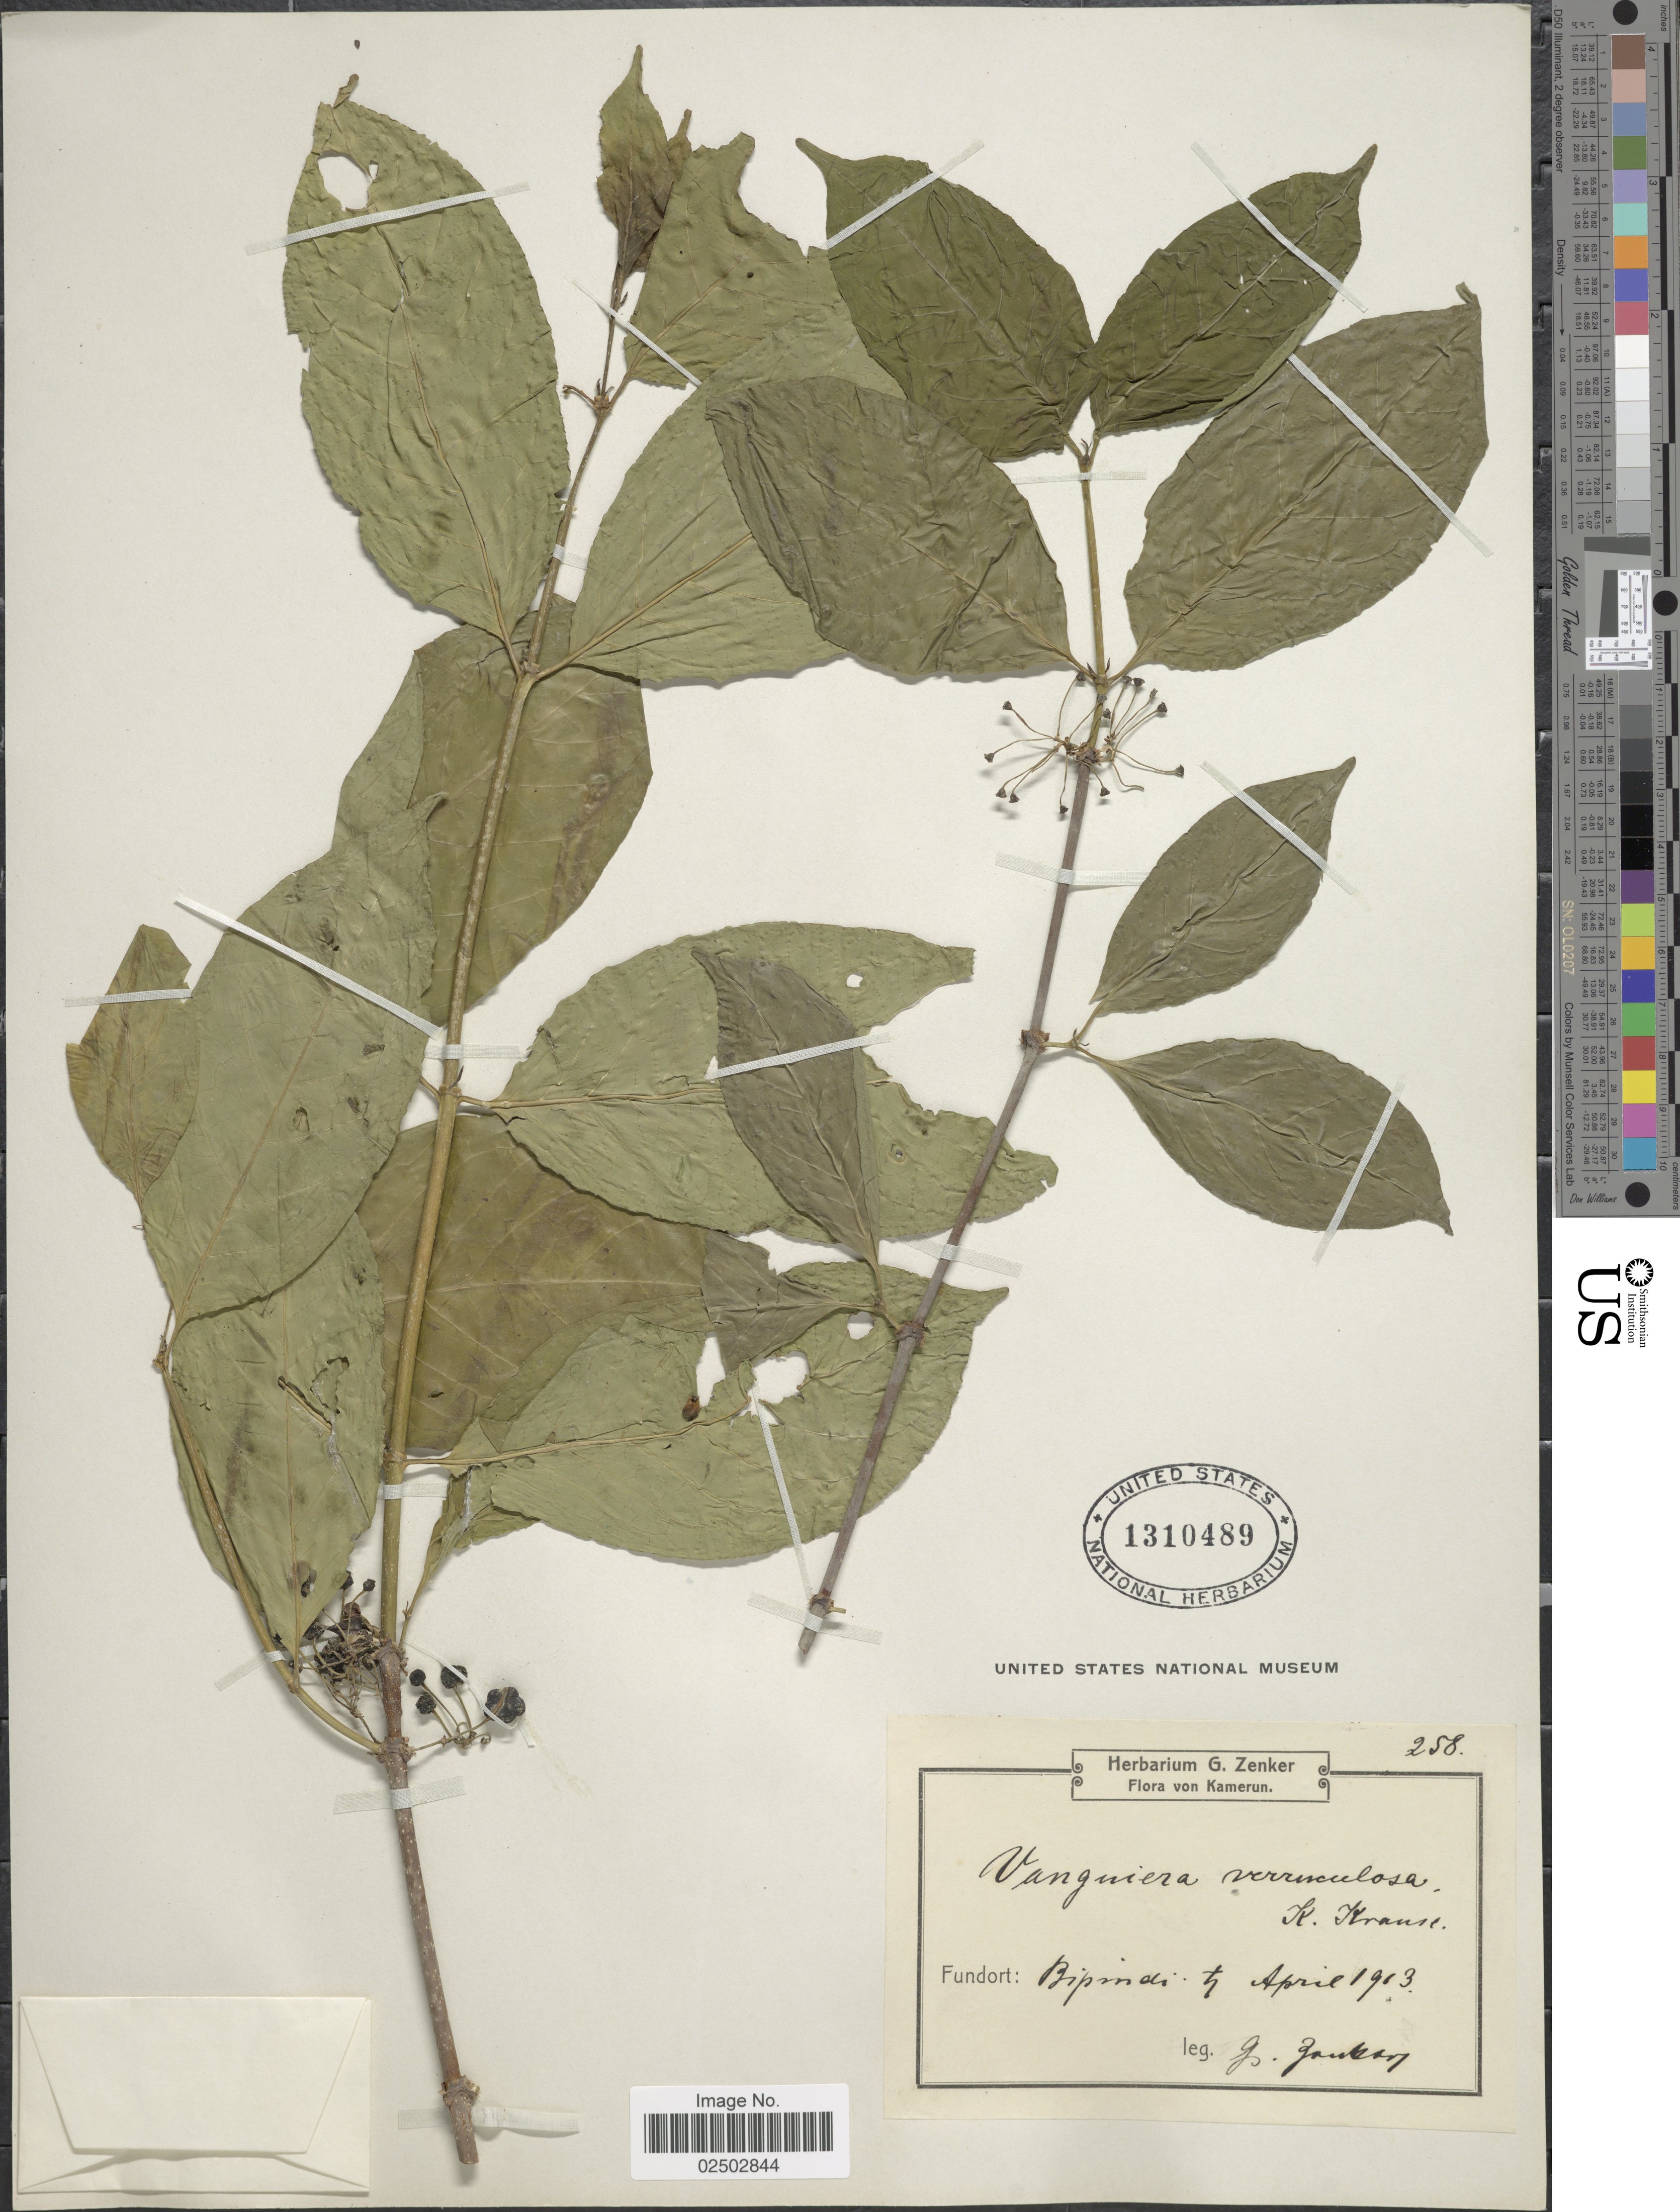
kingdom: Plantae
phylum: Tracheophyta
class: Magnoliopsida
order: Gentianales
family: Rubiaceae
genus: Rytigynia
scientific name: Rytigynia verruculosa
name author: (K. Krause) Robyns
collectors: G. A. Zenker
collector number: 258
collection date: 1913-04-04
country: Cameroon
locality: Bipindi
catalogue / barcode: US 1310489